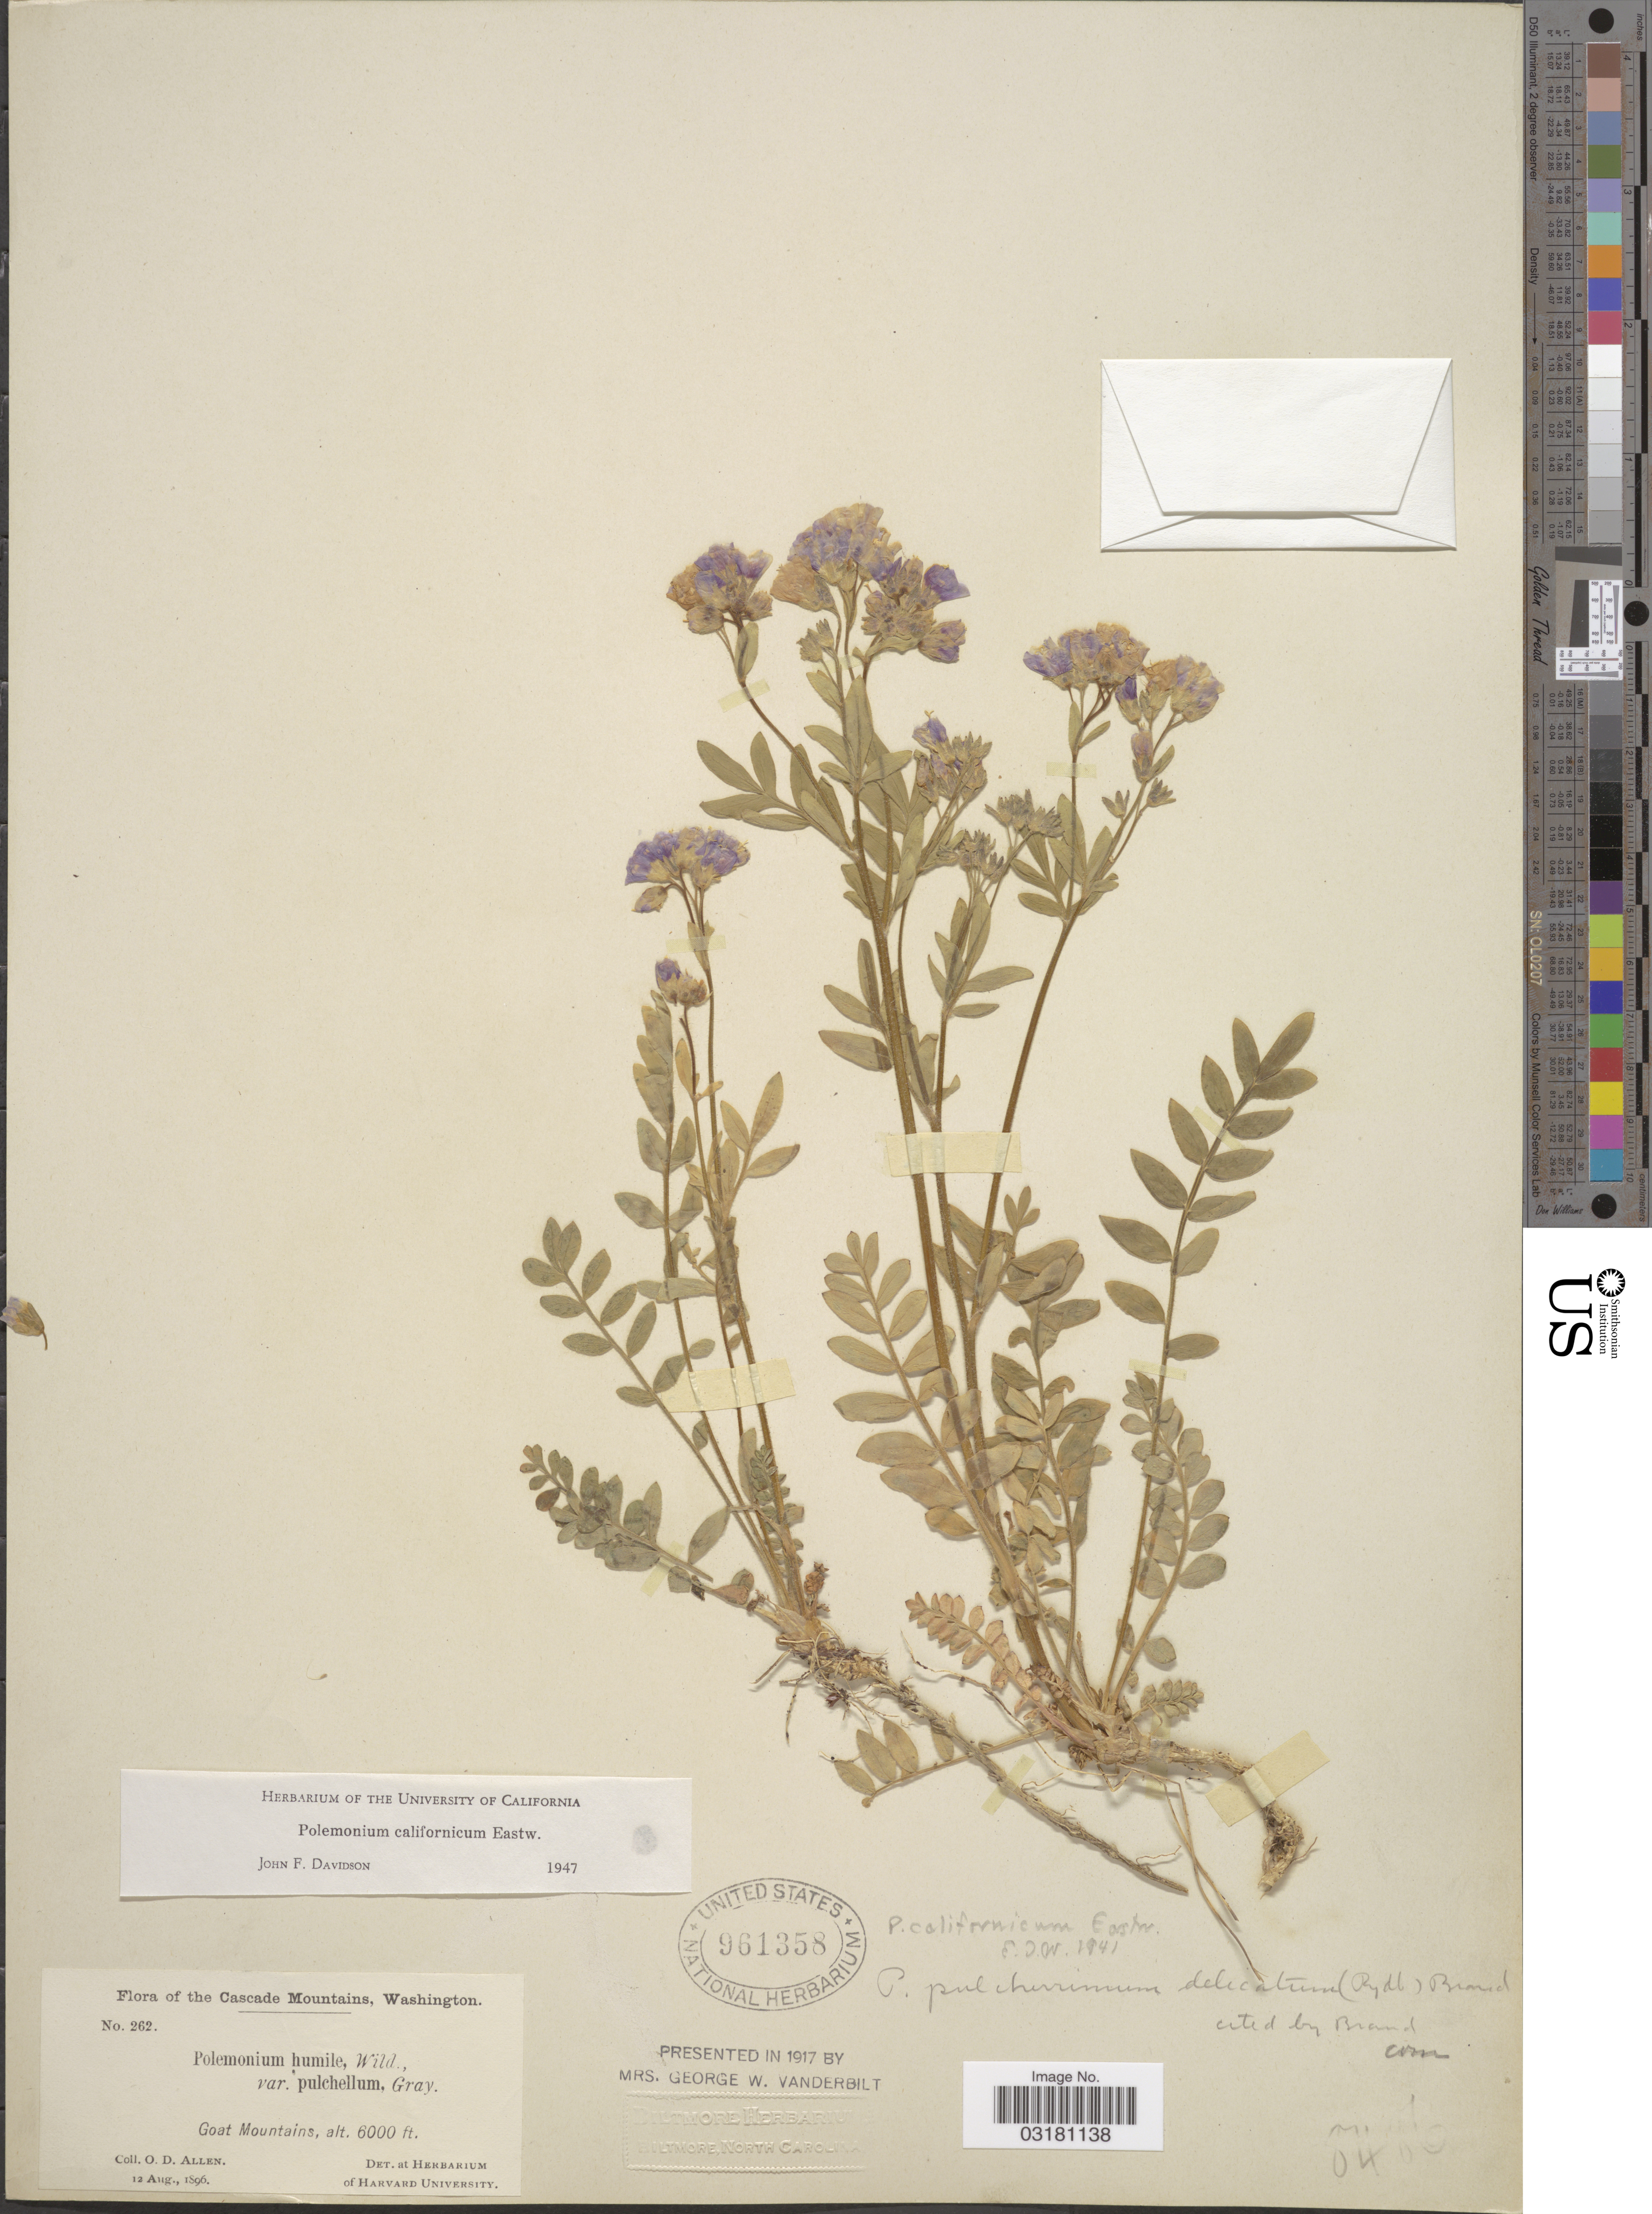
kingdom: Plantae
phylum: Tracheophyta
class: Magnoliopsida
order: Ericales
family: Polemoniaceae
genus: Polemonium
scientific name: Polemonium californicum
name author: Eastw.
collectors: O. D. Allen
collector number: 262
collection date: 1896-08-12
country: United States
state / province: Washington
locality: The Cascade Mountains. Goat Mountains.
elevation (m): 1829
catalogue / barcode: US 961358